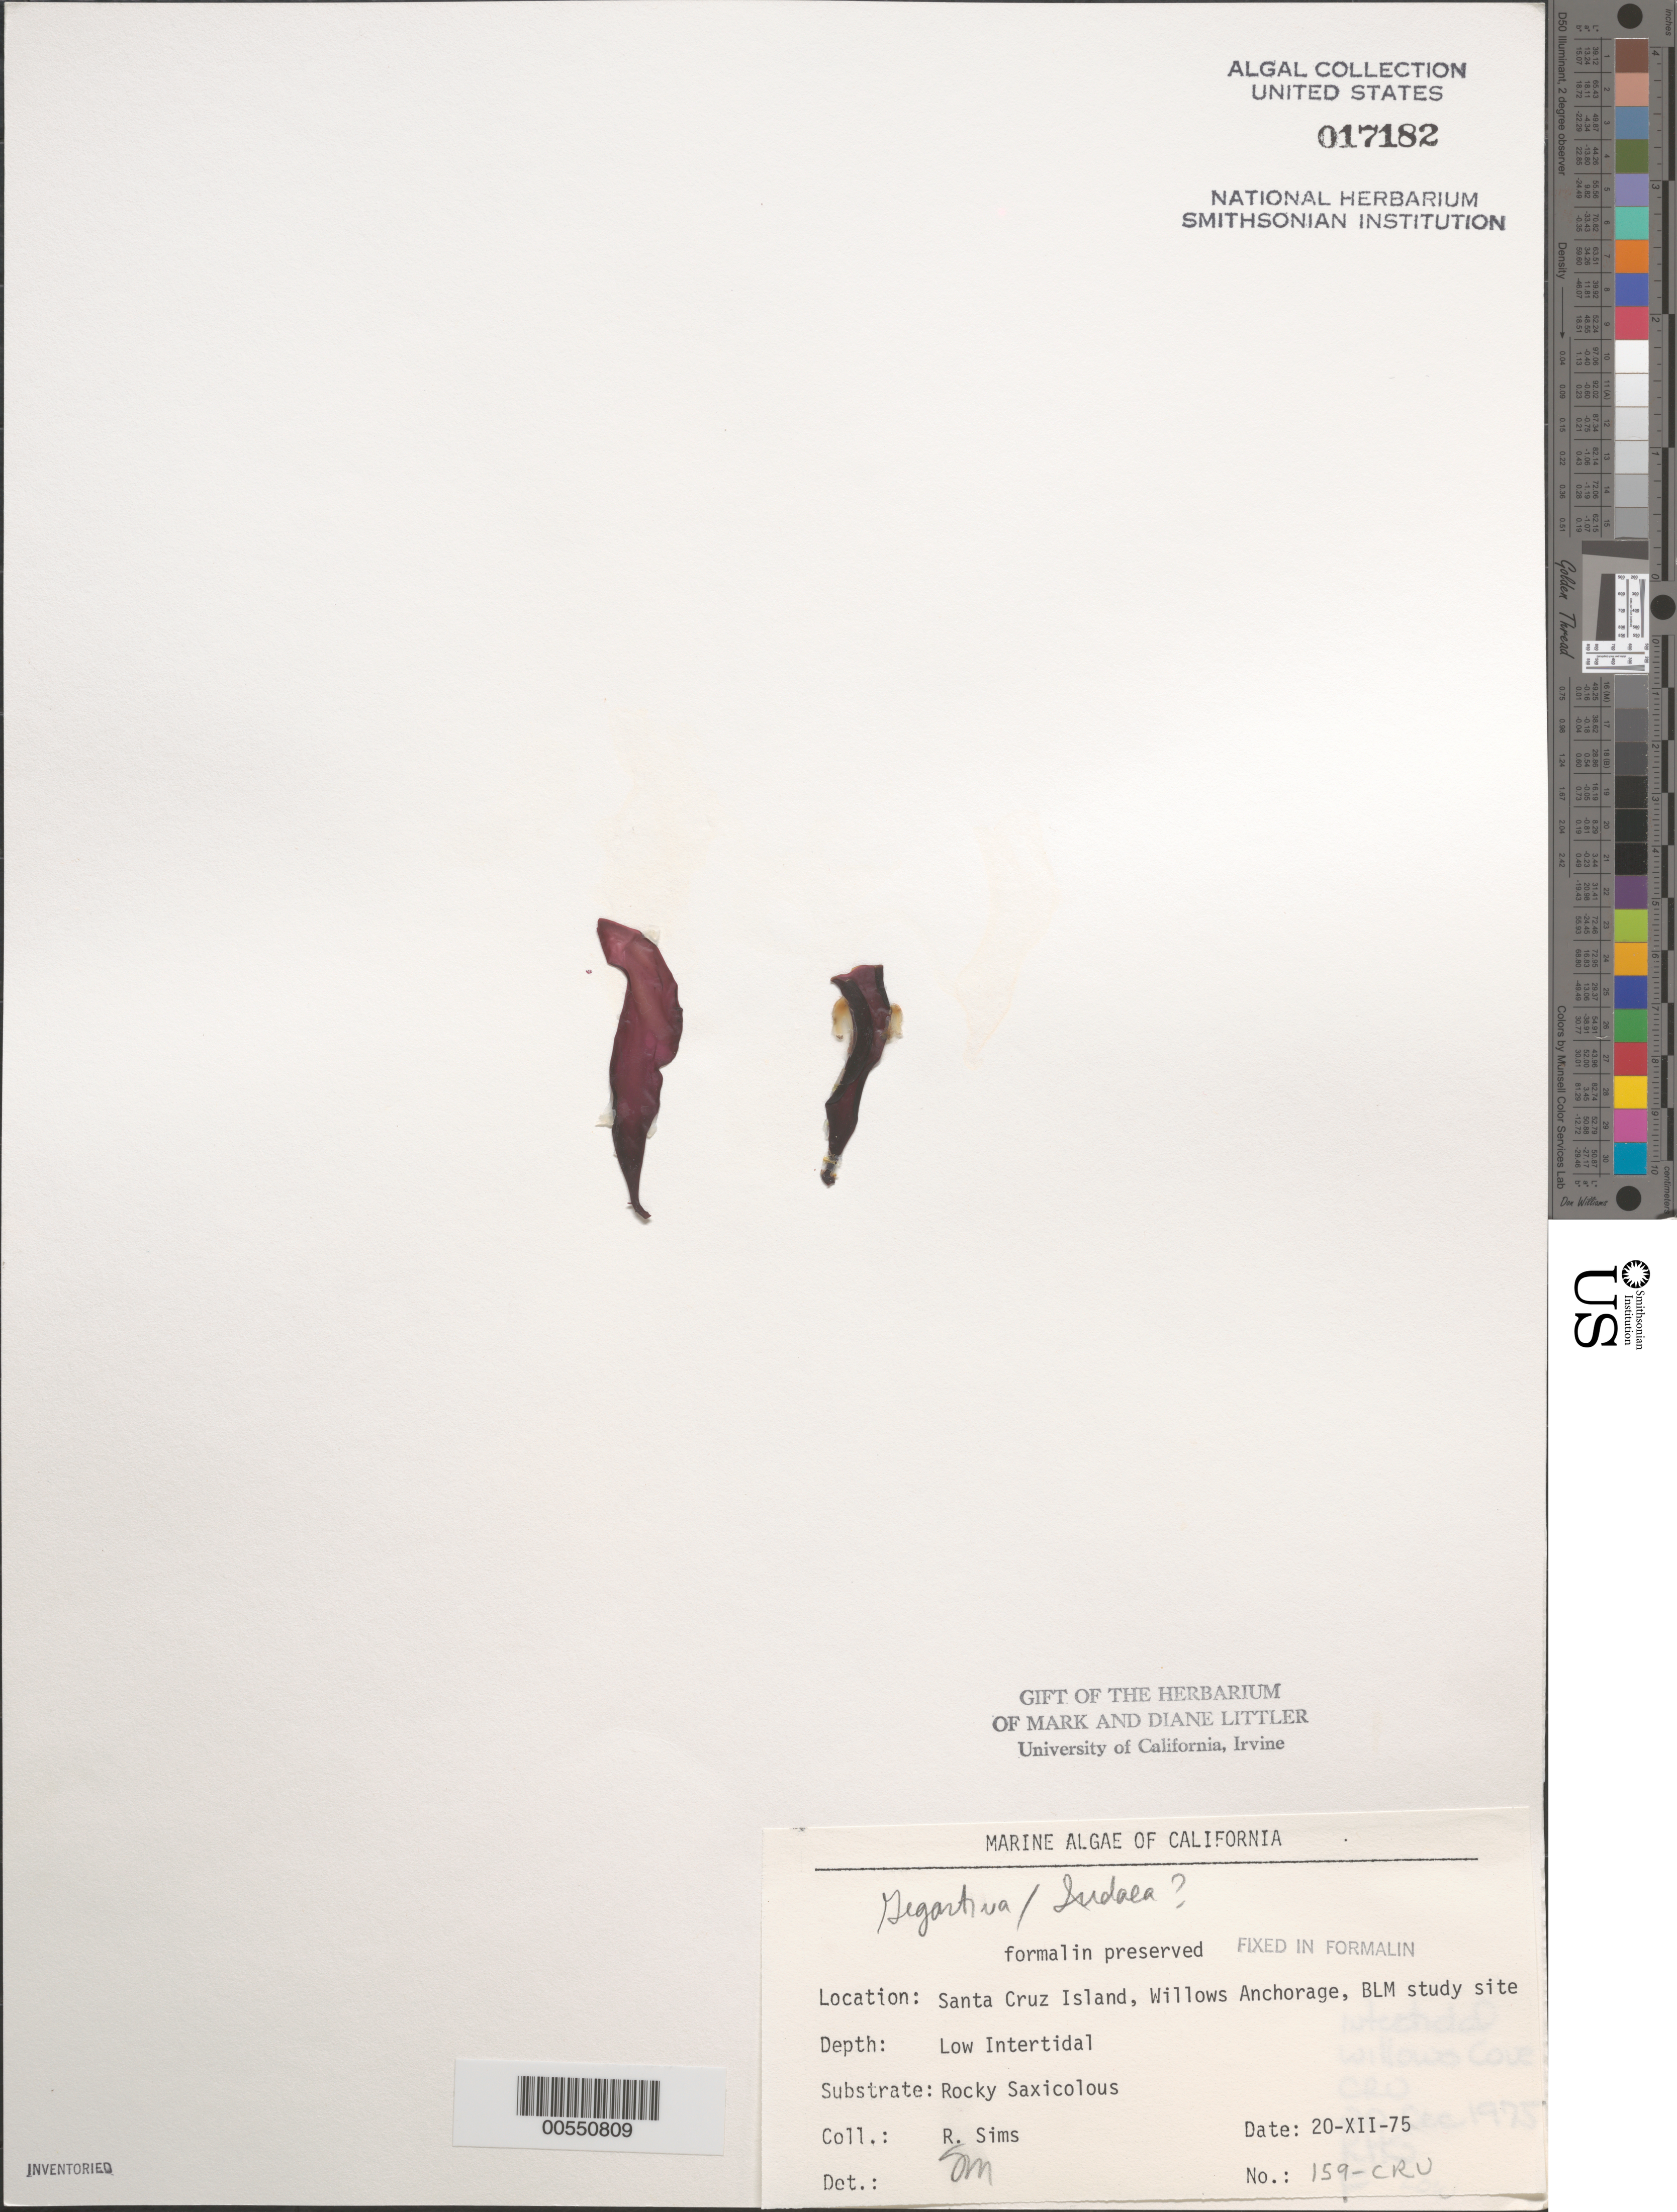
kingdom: Plantae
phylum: Rhodophyta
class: Florideophyceae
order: Gigartinales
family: Gigartinaceae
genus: Gigartina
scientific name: Gigartina sp.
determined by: Murray, S. N.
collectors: R. H. Sims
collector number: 159-cru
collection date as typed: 20 Dec 1975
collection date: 1975-12-20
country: United States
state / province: California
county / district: Santa Barbara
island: Santa Cruz Island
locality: Willows Anchorage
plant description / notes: BLM-SOCALBIGHT Rocky Intertidal Survey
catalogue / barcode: US 17182